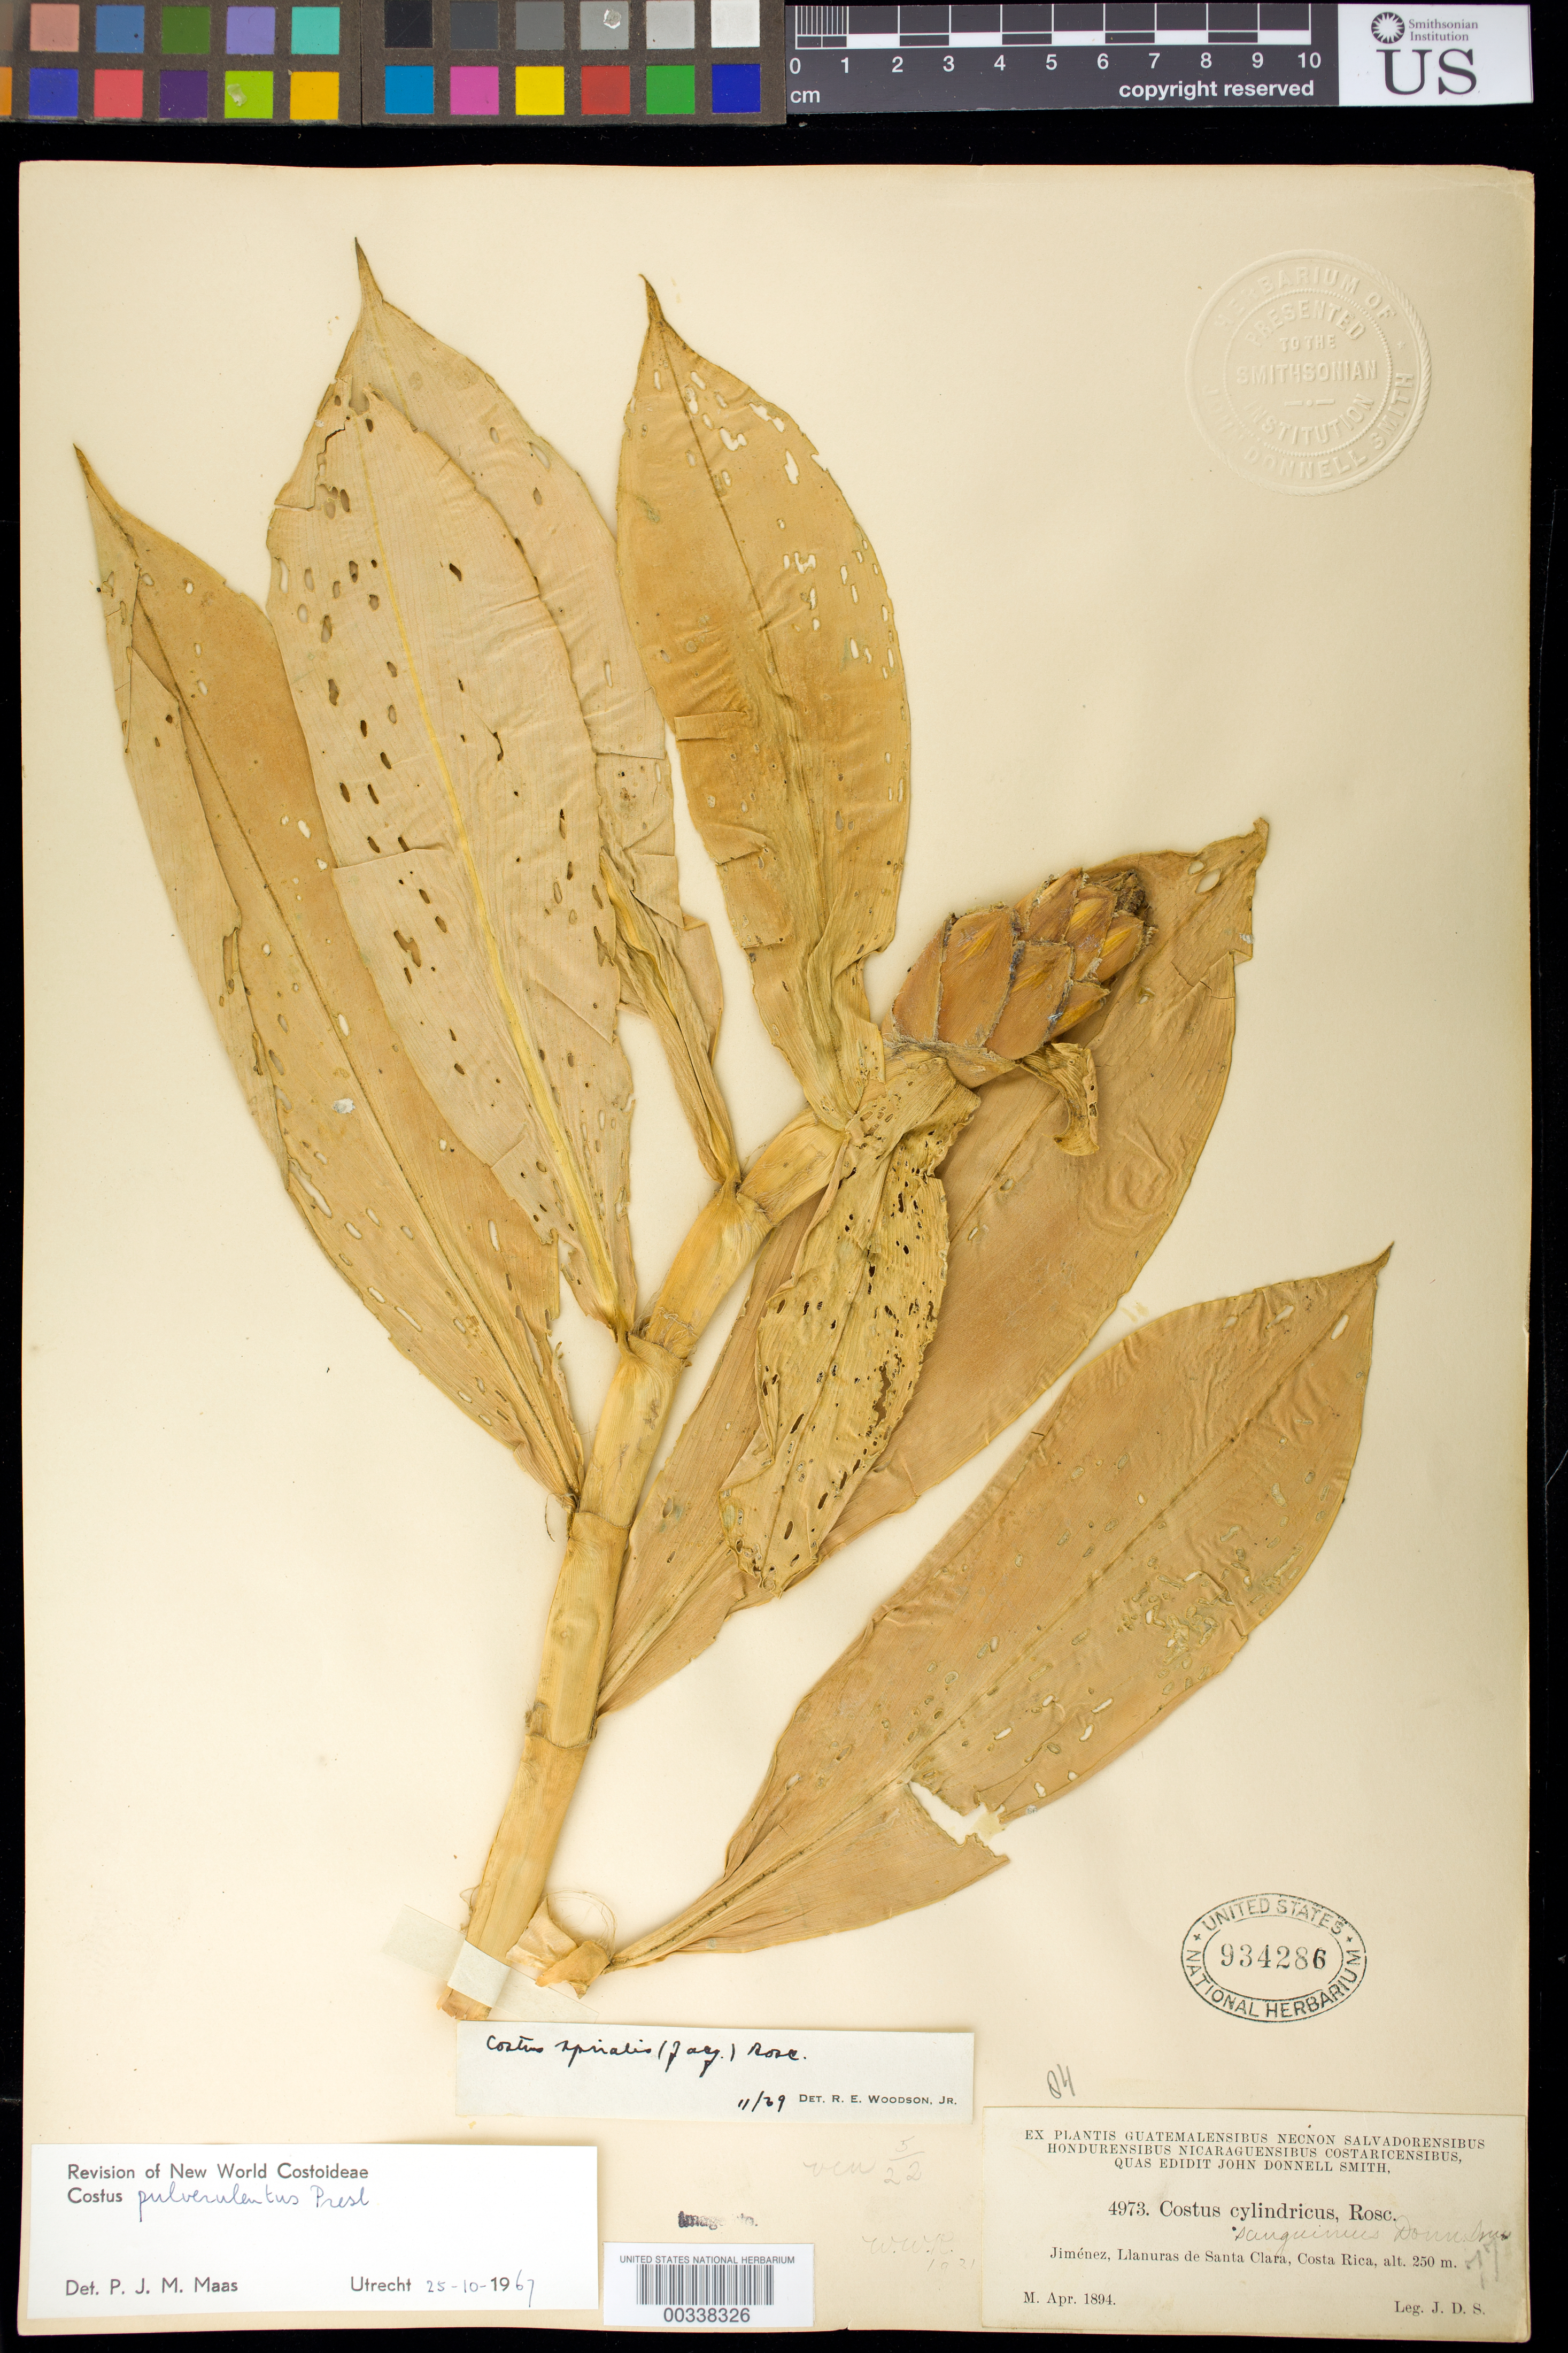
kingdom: Plantae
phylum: Tracheophyta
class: Liliopsida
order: Zingiberales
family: Costaceae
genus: Costus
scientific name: Costus pulverulentus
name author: C. Presl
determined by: Maas, Paul J. M.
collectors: J. Donnell Smith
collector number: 4973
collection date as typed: Apr 1894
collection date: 1894-04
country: Costa Rica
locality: Jimenez, Llanuras de Santa Clara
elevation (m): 250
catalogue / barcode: US 934286